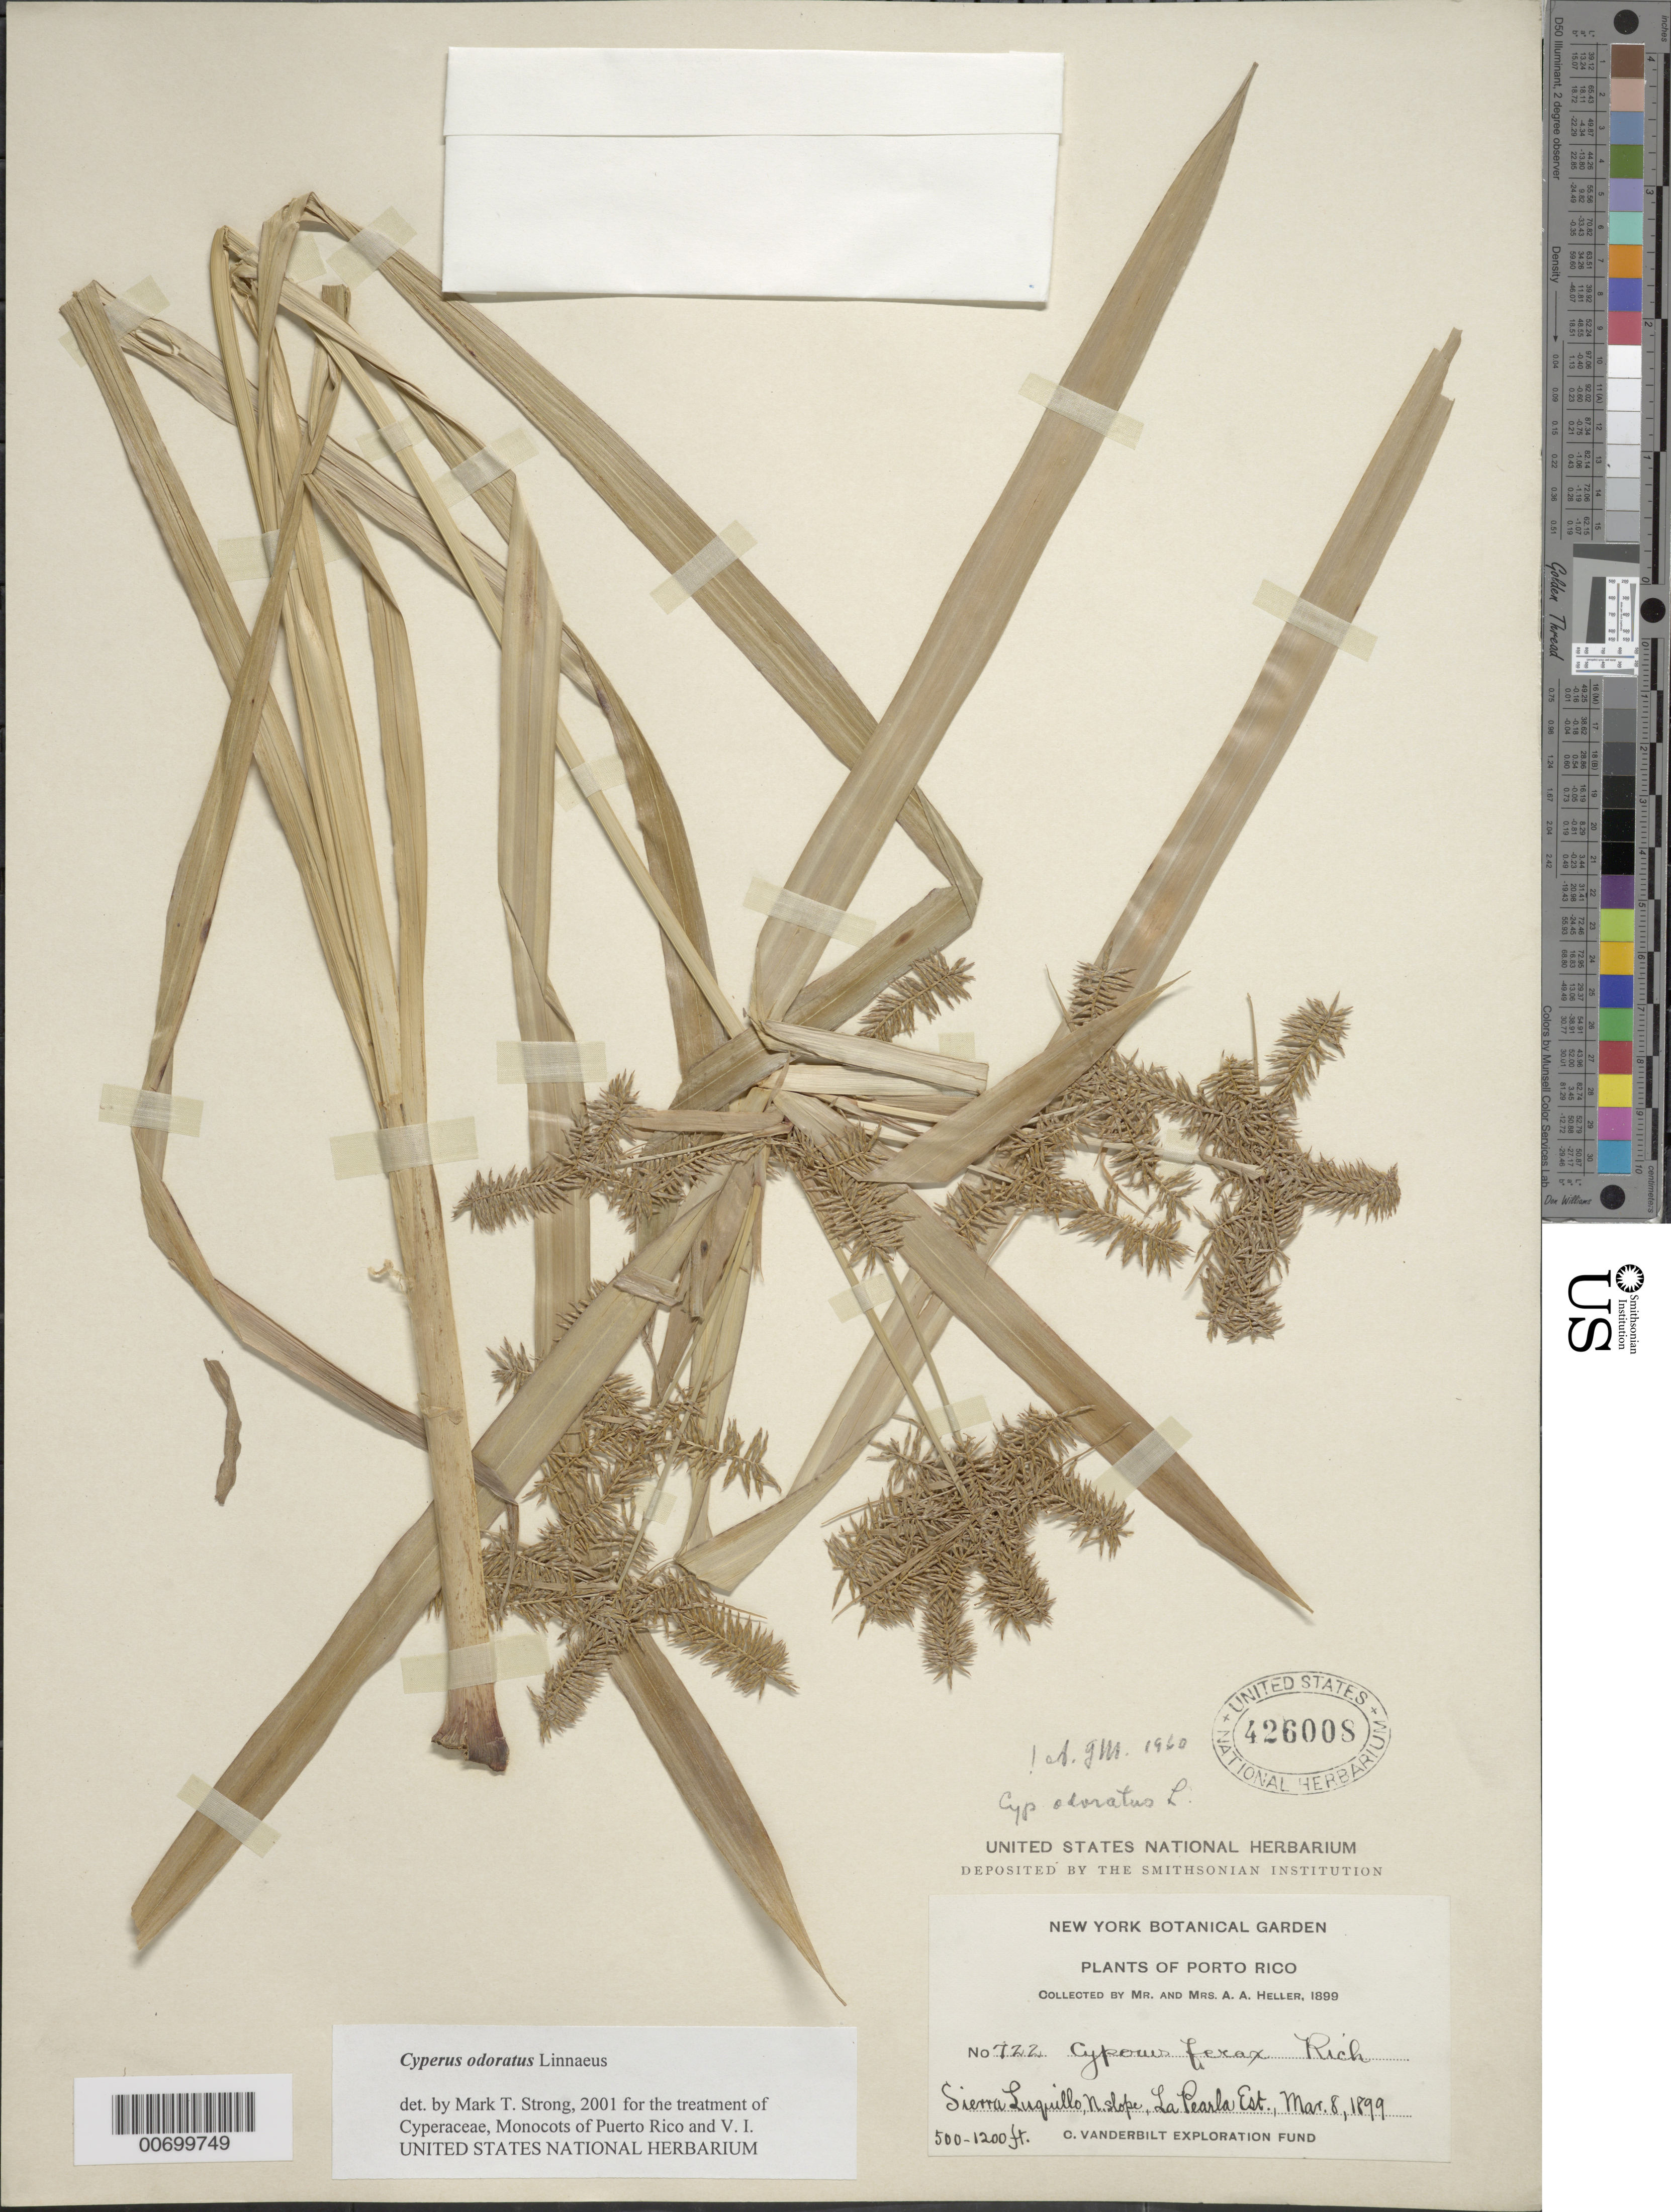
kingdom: Plantae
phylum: Tracheophyta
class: Liliopsida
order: Poales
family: Cyperaceae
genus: Cyperus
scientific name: Cyperus odoratus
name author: L.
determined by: Strong, M. T., (US), Smithsonian Institution - National Museum of Natural History (UNITED STATES)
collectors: A. A. Heller & E. G. Heller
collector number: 722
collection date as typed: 08 Mar 1899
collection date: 1899-03-08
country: Puerto Rico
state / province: Luquillo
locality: Sierra de Luquillo, N slope, La Pearla Est.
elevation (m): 152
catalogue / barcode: US 426008